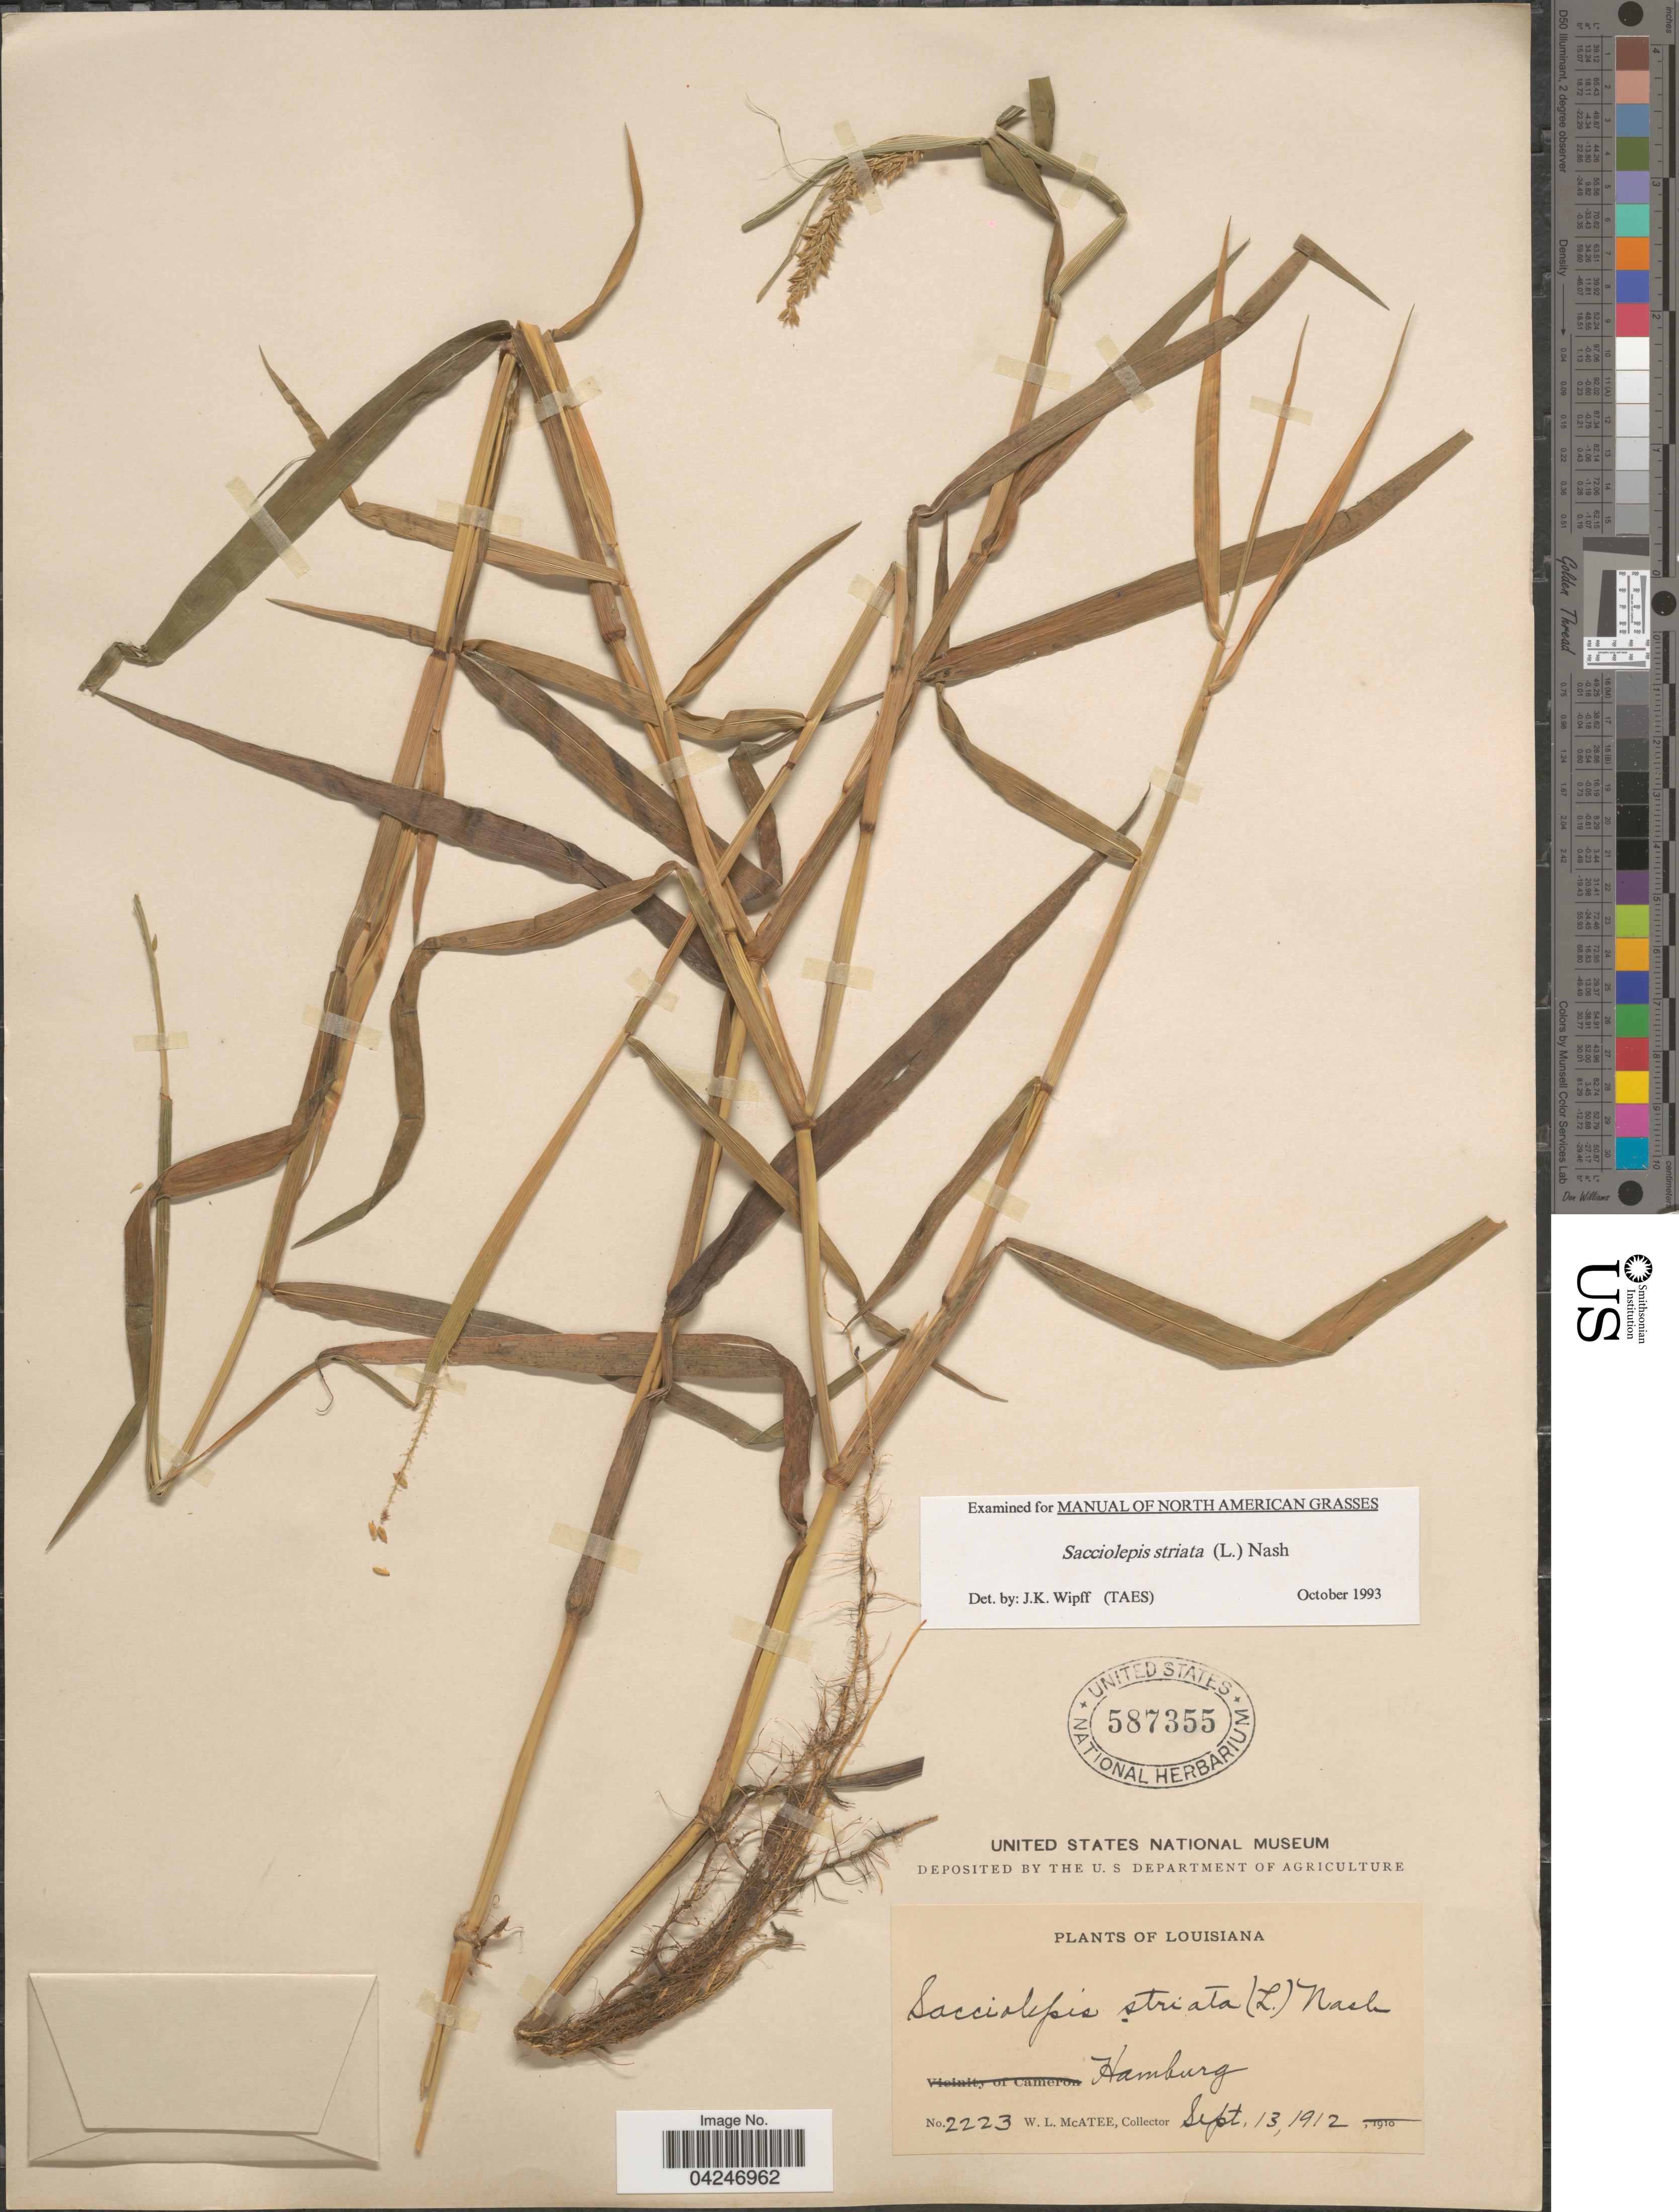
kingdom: Plantae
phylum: Tracheophyta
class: Liliopsida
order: Poales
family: Poaceae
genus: Sacciolepis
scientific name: Sacciolepis striata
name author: (L.) Nash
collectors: W. McAtee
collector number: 2223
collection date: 1912-09-13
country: United States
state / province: Louisiana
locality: Hamburg.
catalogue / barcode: US 587355